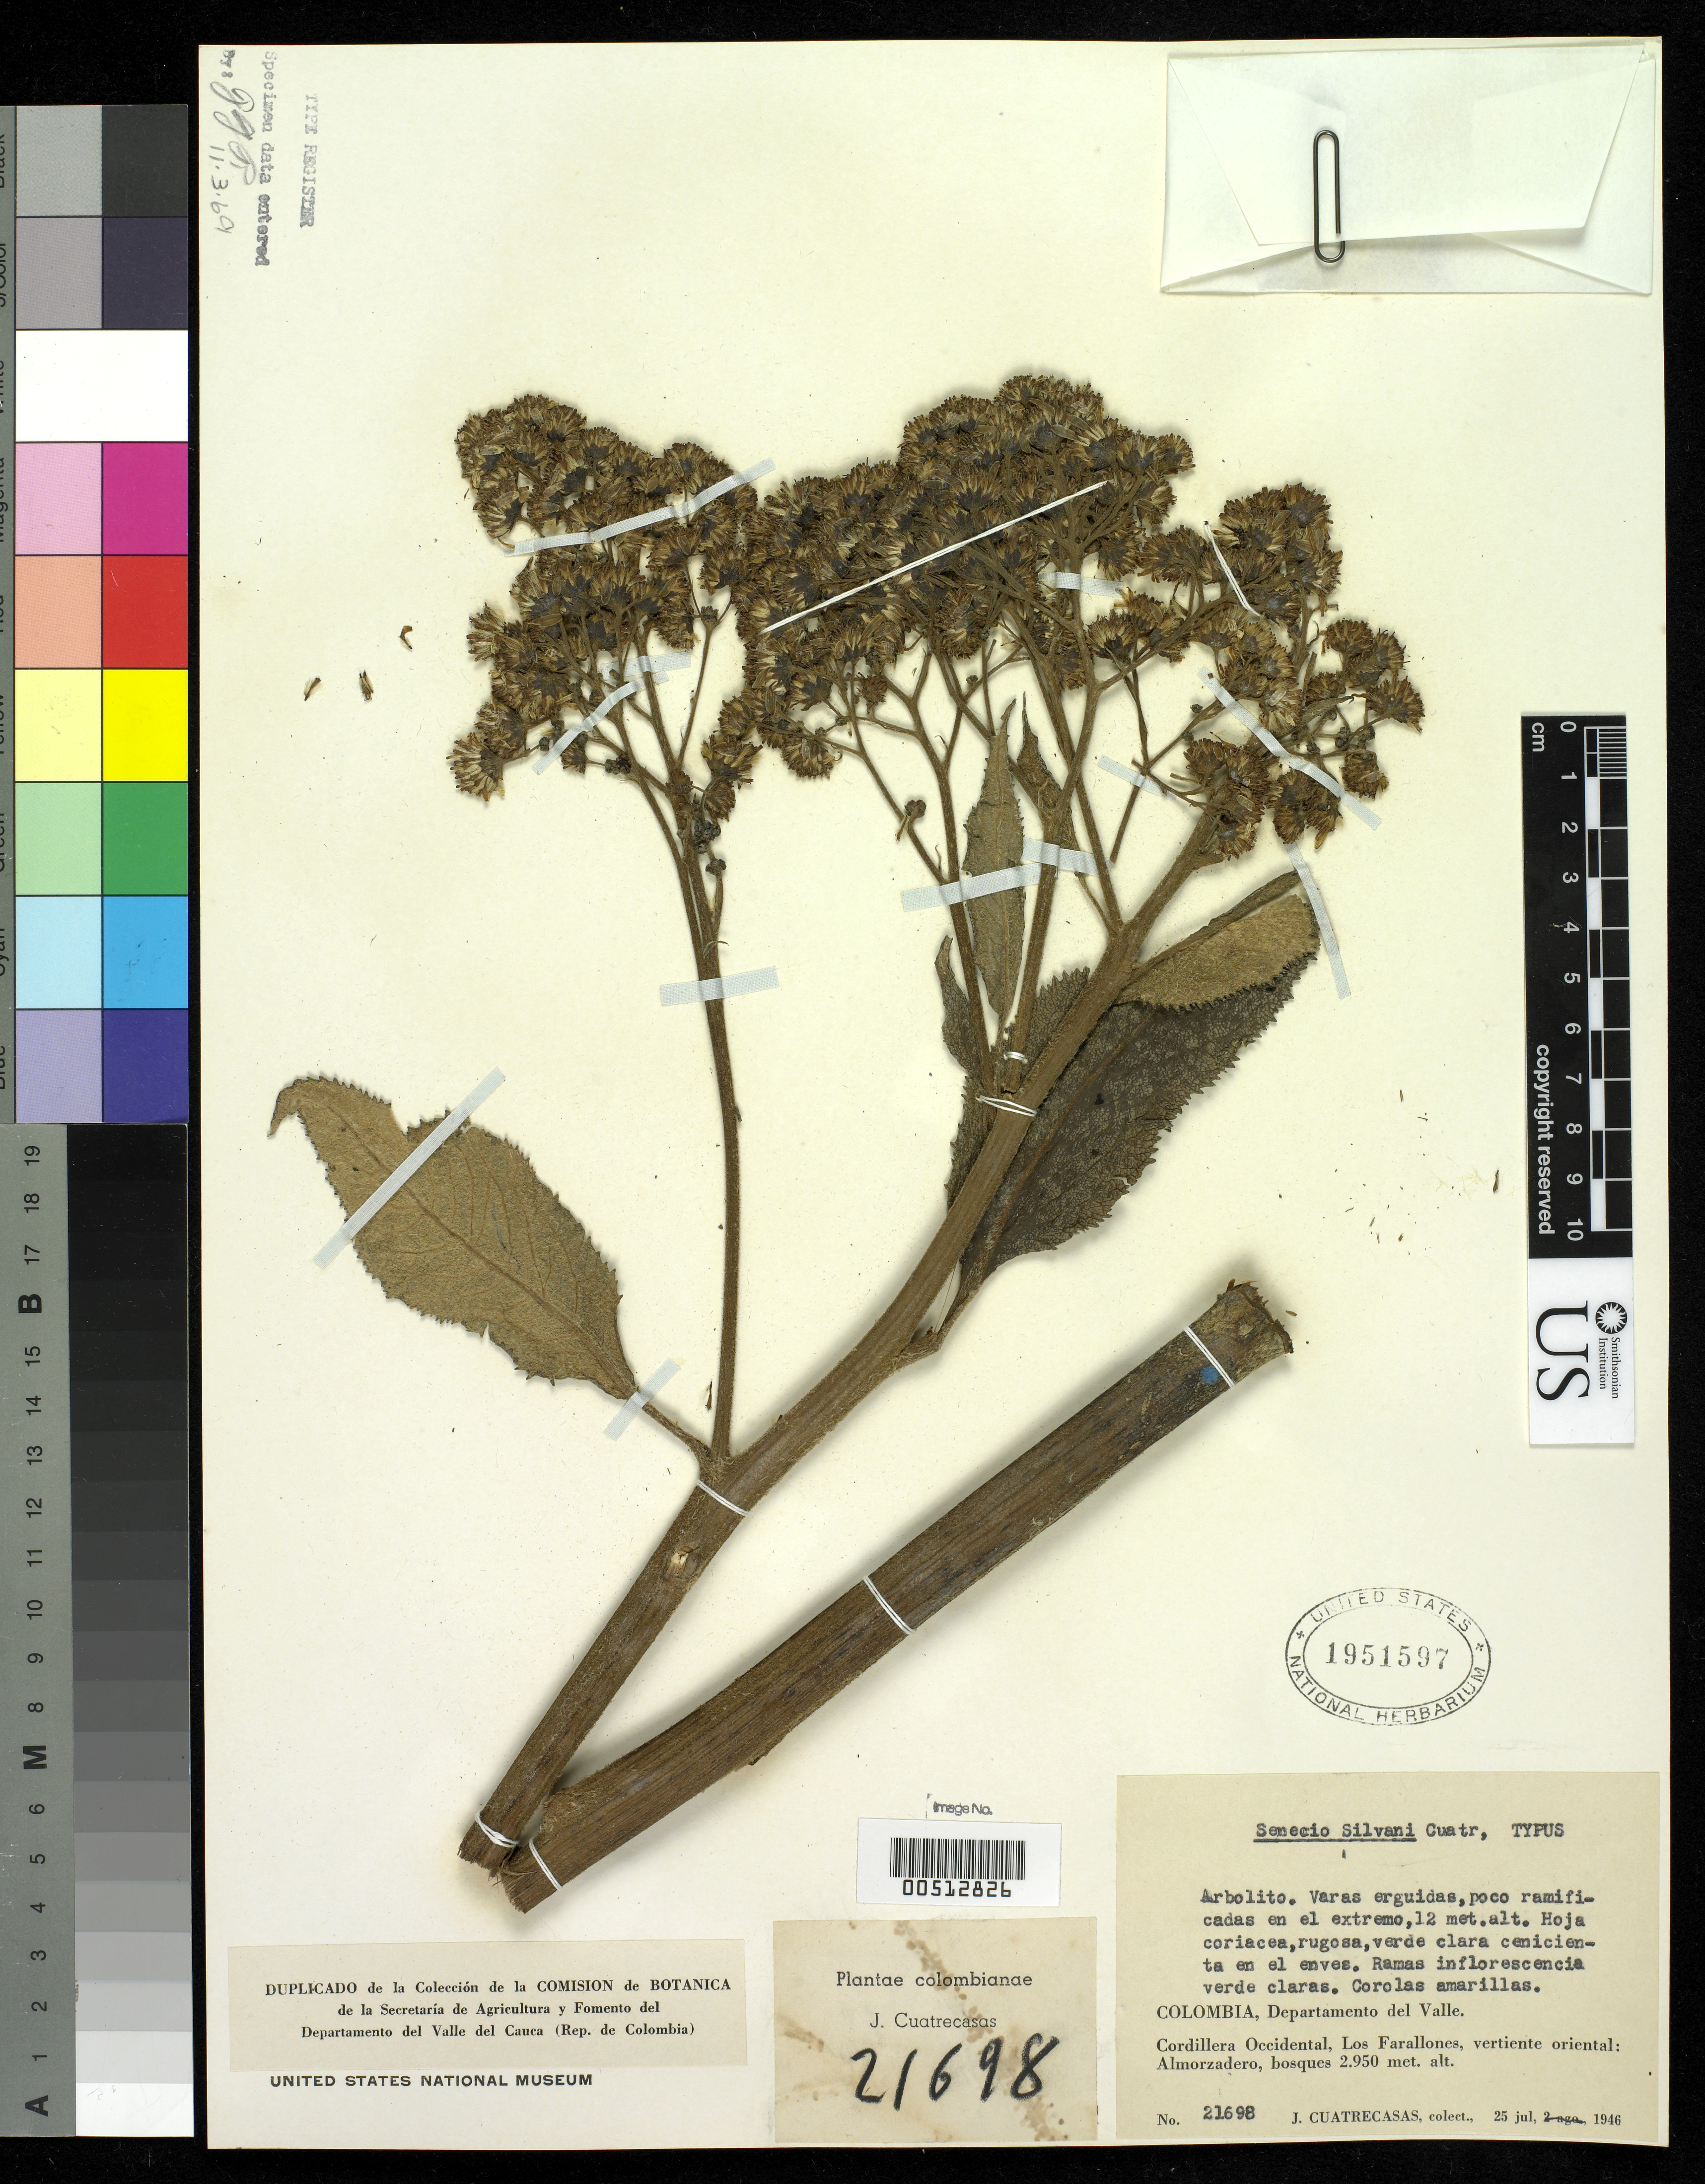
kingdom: Plantae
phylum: Tracheophyta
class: Magnoliopsida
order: Asterales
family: Asteraceae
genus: Senecio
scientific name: Senecio silvanii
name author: Cuatrec.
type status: Isotype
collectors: J. Cuatrecasas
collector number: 21698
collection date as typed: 25 Jul 1946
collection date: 1946-07-25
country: Colombia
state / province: Valle del Cauca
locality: Cordillera Occidental, vertiente oriental de los Farallones: Almorzadero.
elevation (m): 2950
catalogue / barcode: US 1951597